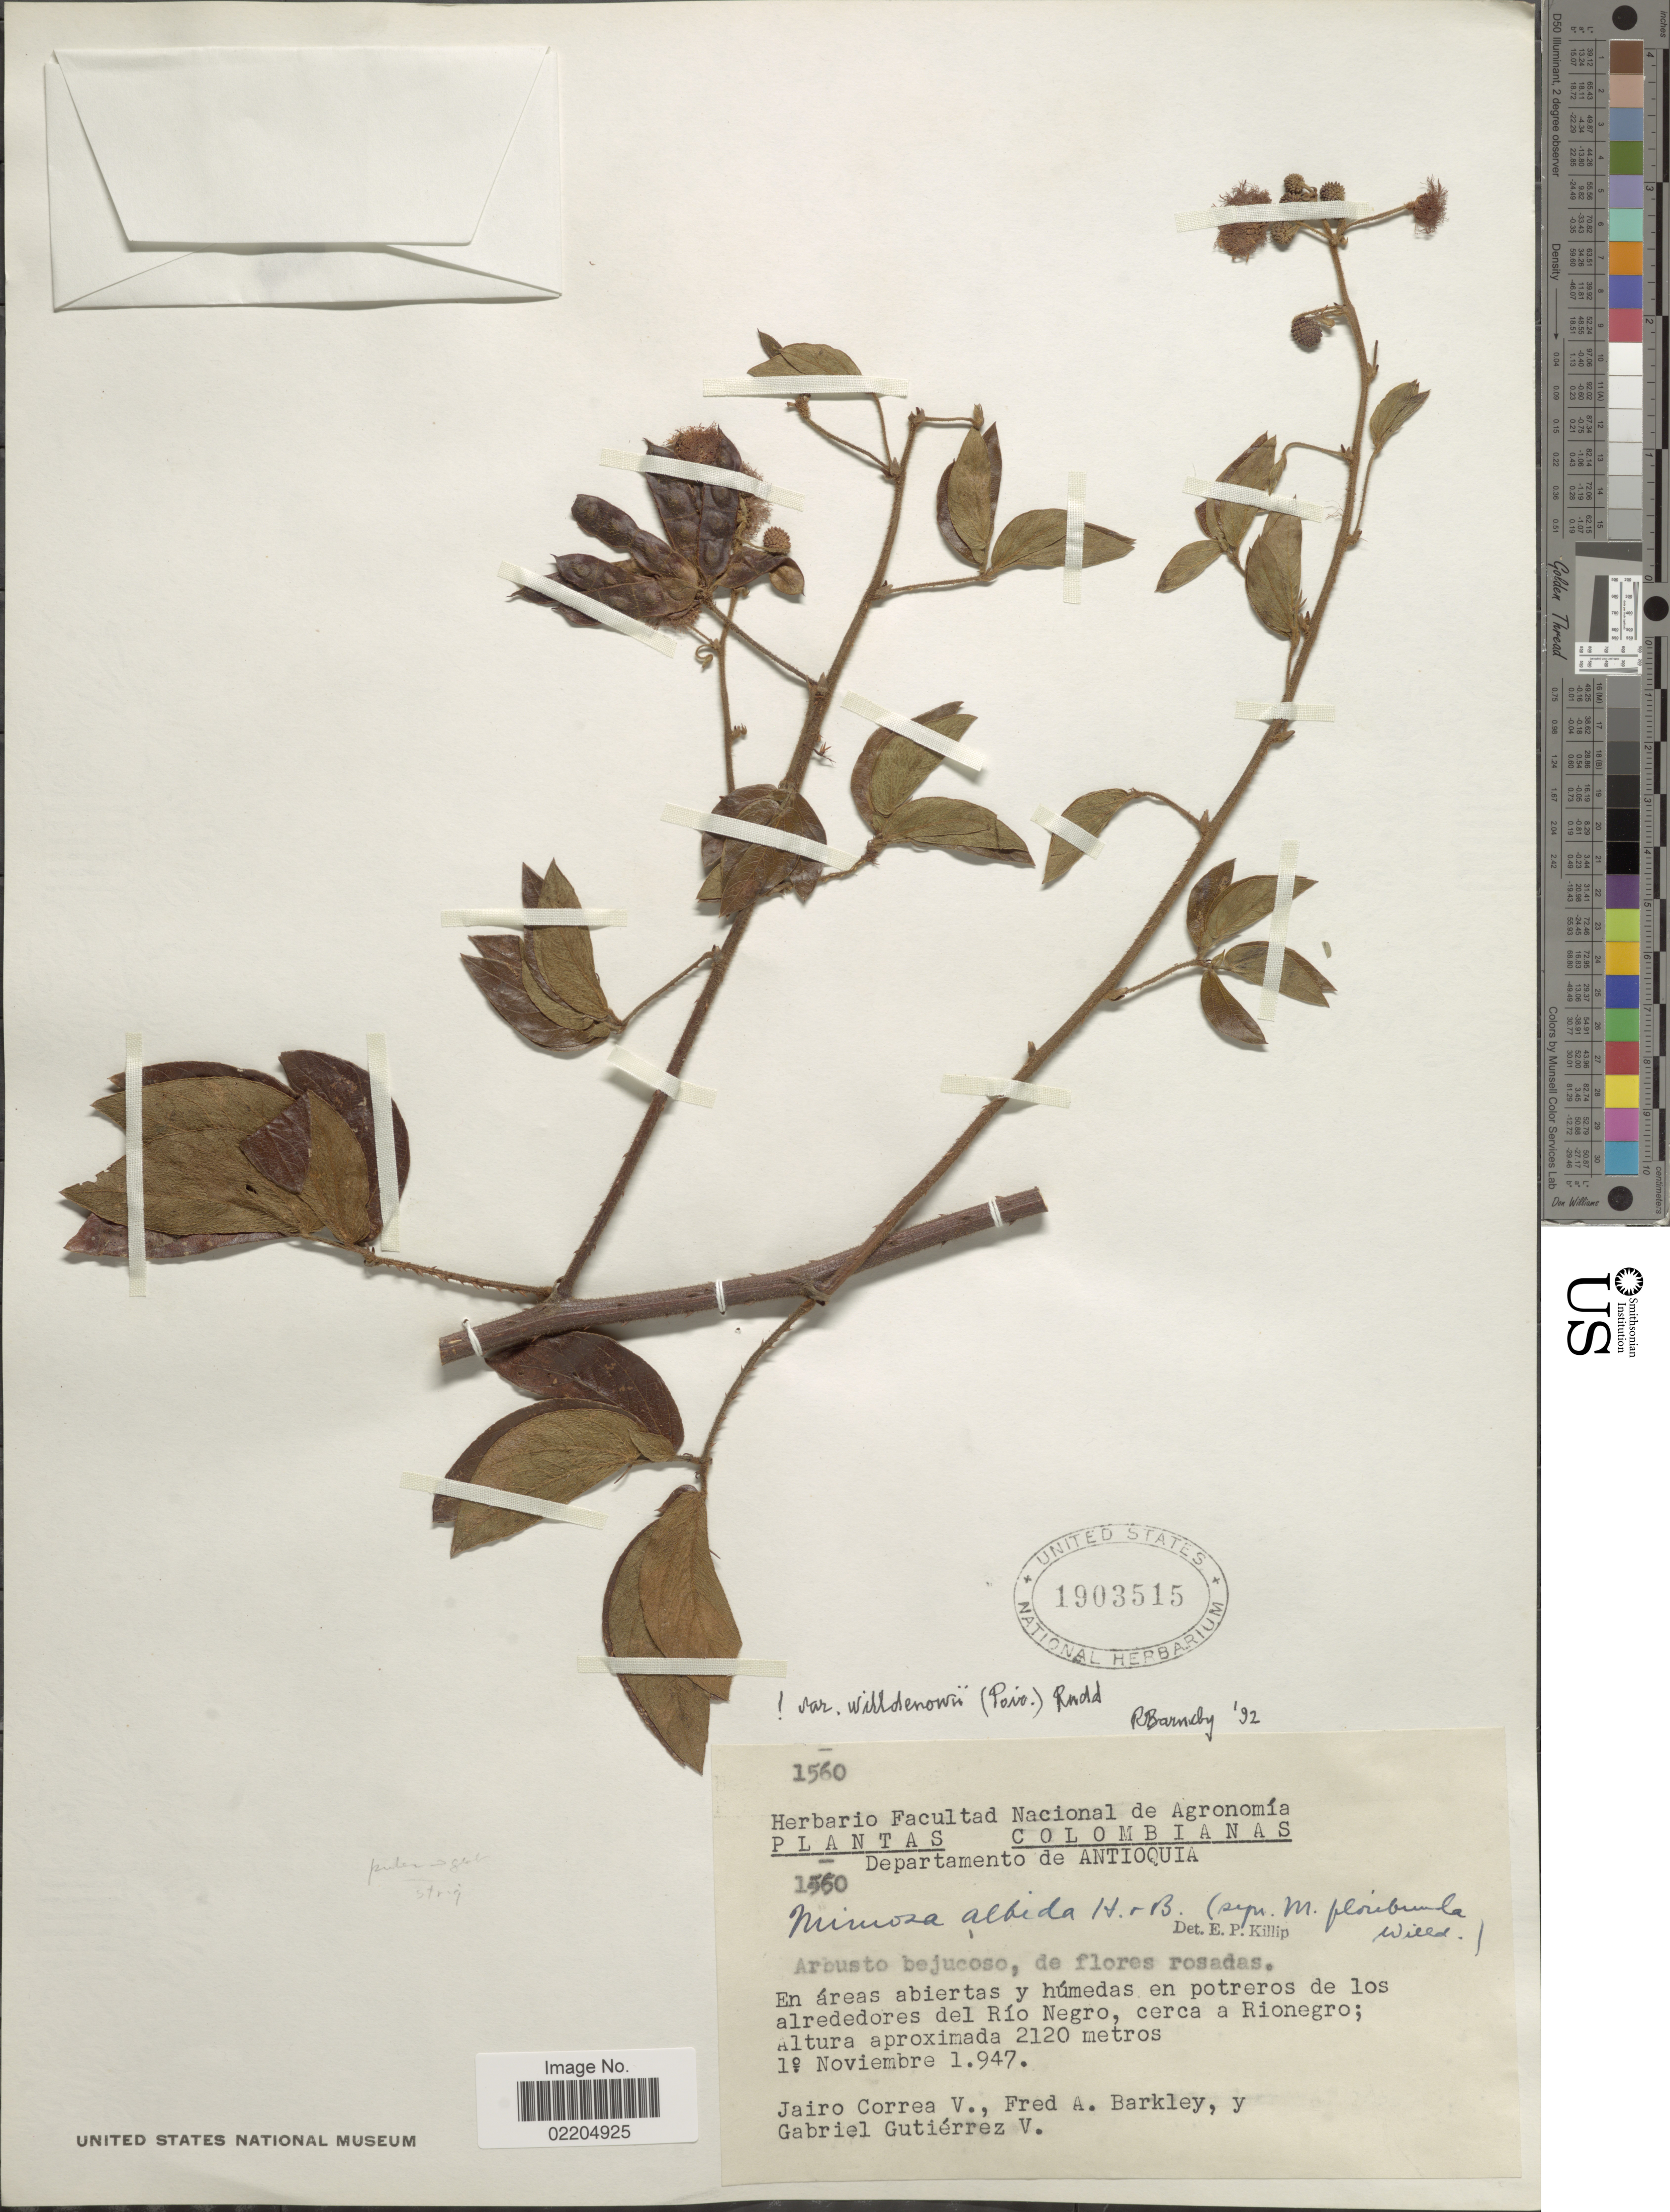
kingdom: Plantae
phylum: Tracheophyta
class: Magnoliopsida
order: Fabales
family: Fabaceae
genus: Mimosa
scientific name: Mimosa albida var. willdenowii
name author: (Poir.) Rudd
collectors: J. Correa, F. A. Barkley & G. Gutiérrez V.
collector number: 1560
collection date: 1947-11-10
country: Colombia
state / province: Antioquia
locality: En areas abiertas y humedas en potreros de los alrededores del Rio Negro, cerca a Rionegro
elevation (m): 2120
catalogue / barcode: US 1903515